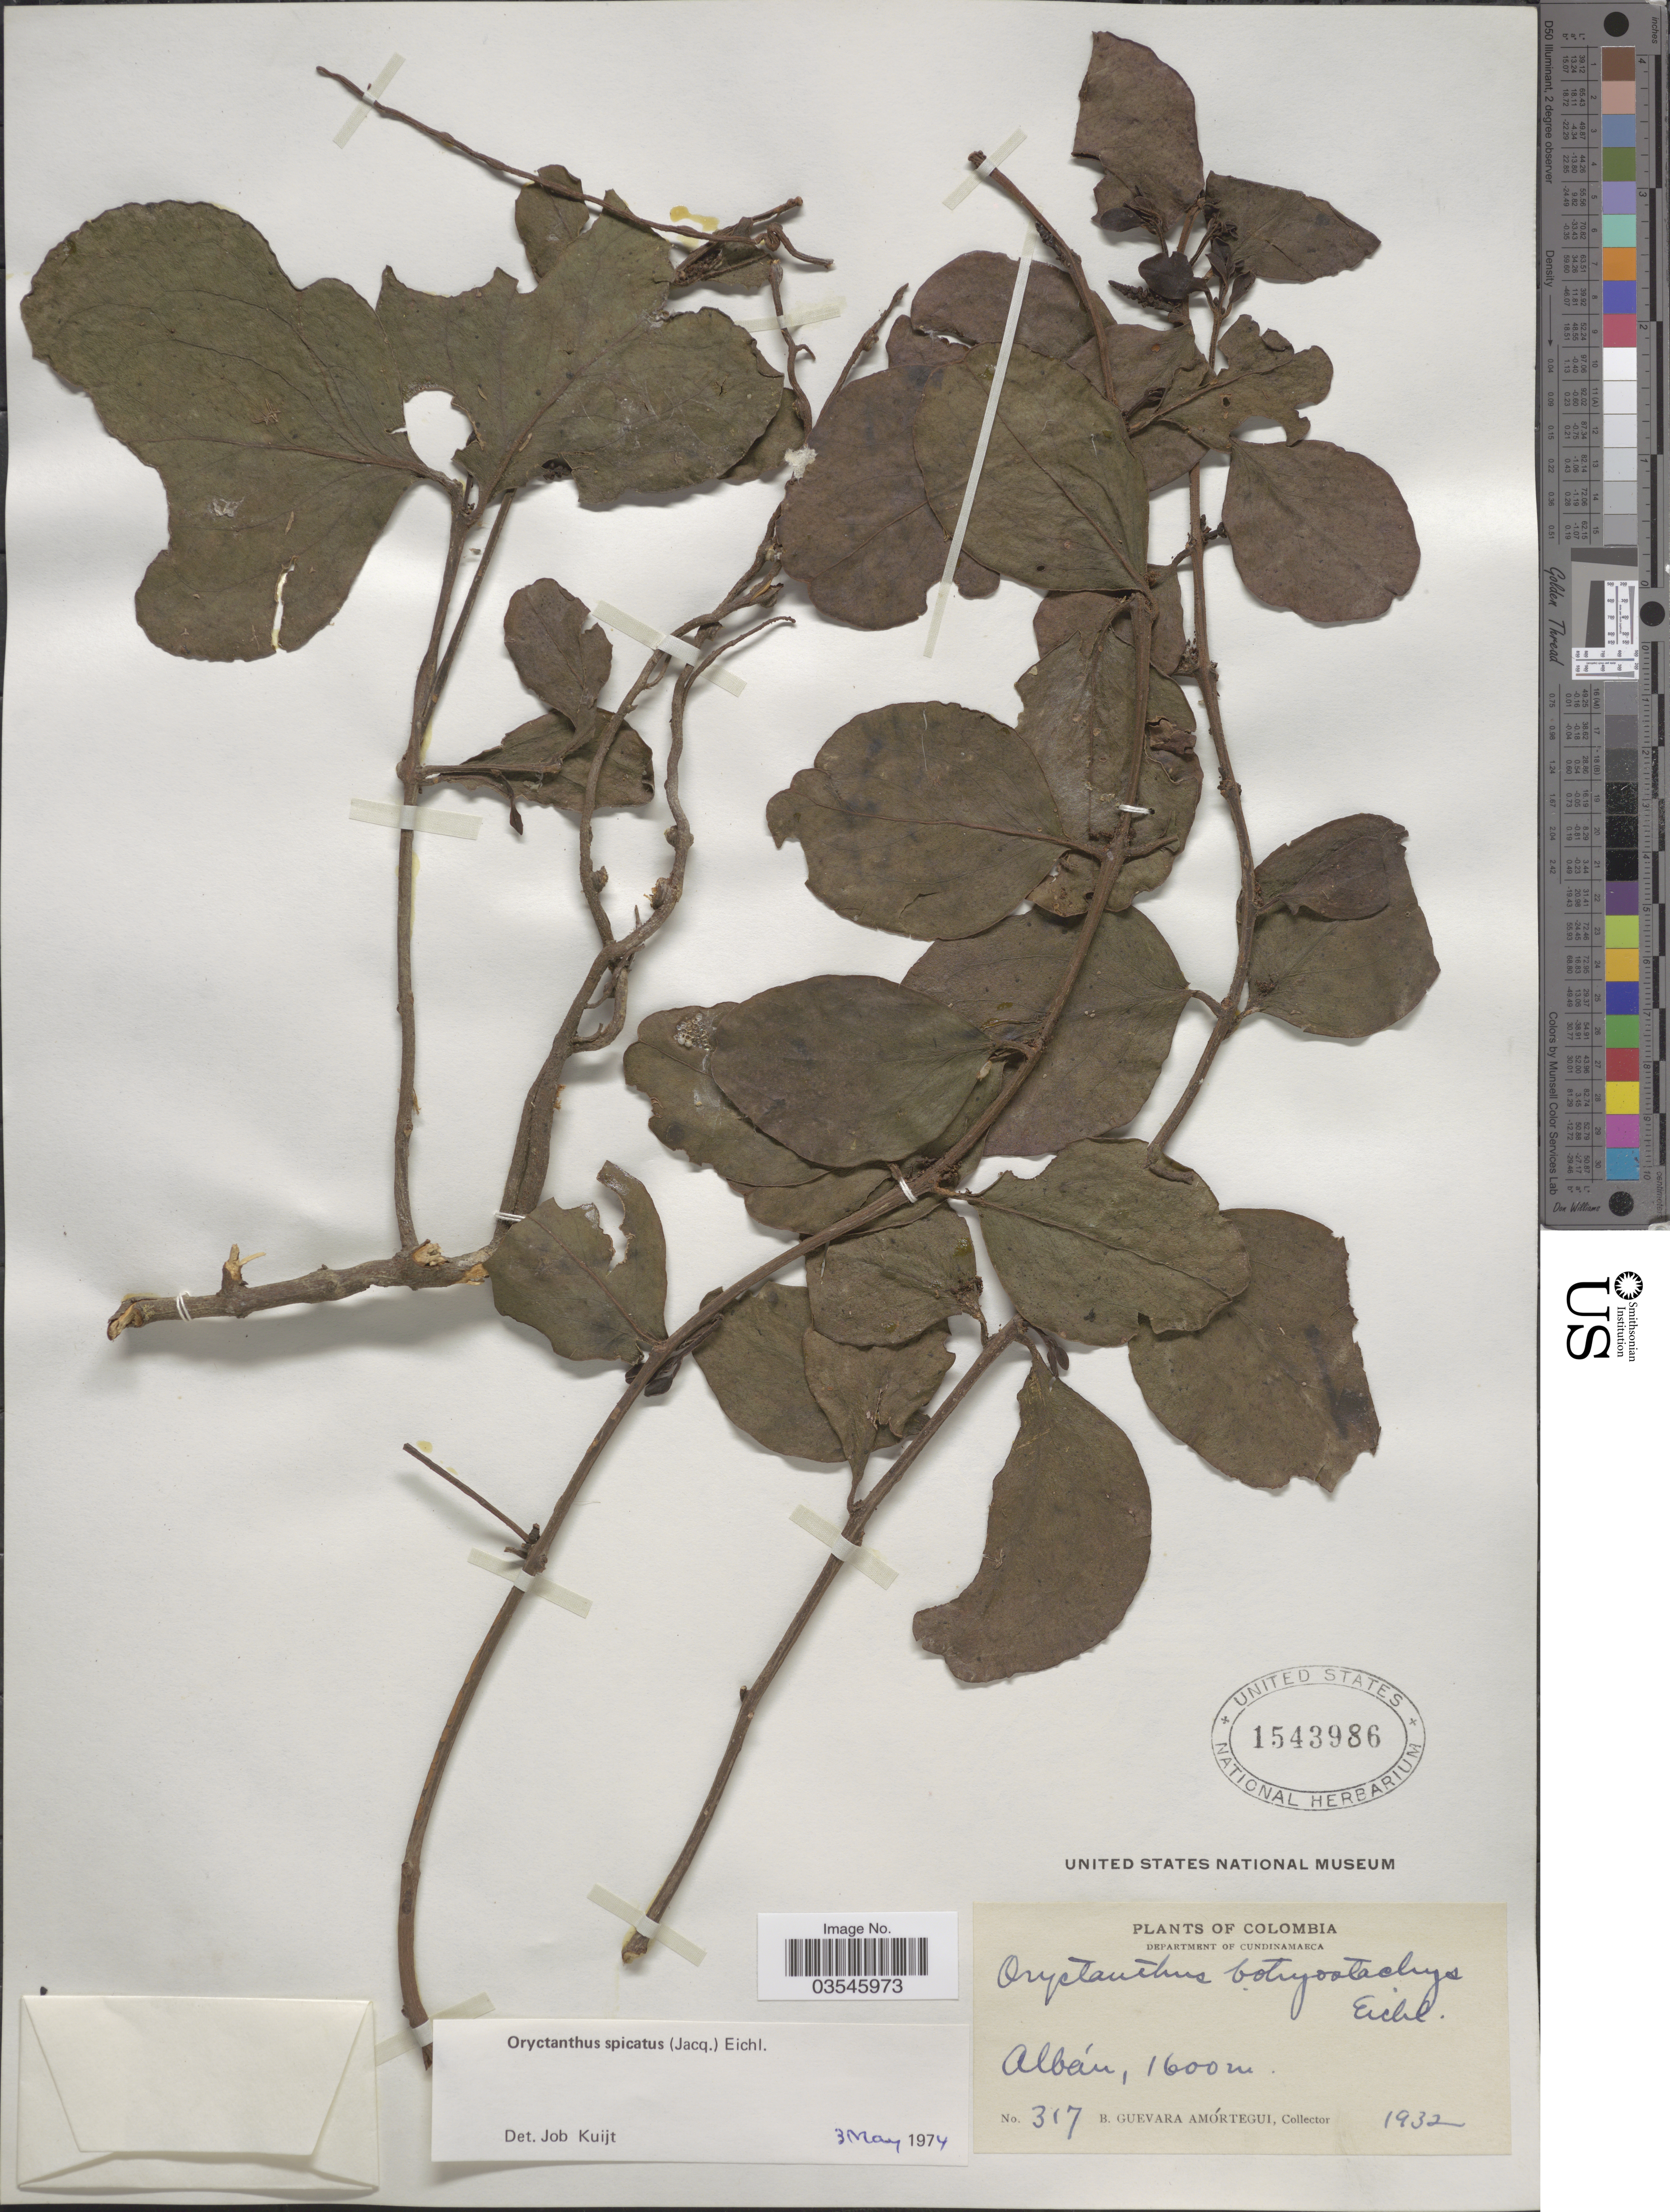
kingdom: Plantae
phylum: Tracheophyta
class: Magnoliopsida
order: Santalales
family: Loranthaceae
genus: Oryctanthus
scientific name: Oryctanthus occidentalis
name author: (L.) Eichler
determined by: Caraballo-Ortiz, Marcos A., (MISS), University of Mississippi (UNITED STATES)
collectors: B. Guevara Amortegui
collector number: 317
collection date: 1932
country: Colombia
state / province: Cundinamarca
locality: Department of Cundinamarca. Albán.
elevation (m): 1600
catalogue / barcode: US 1543986